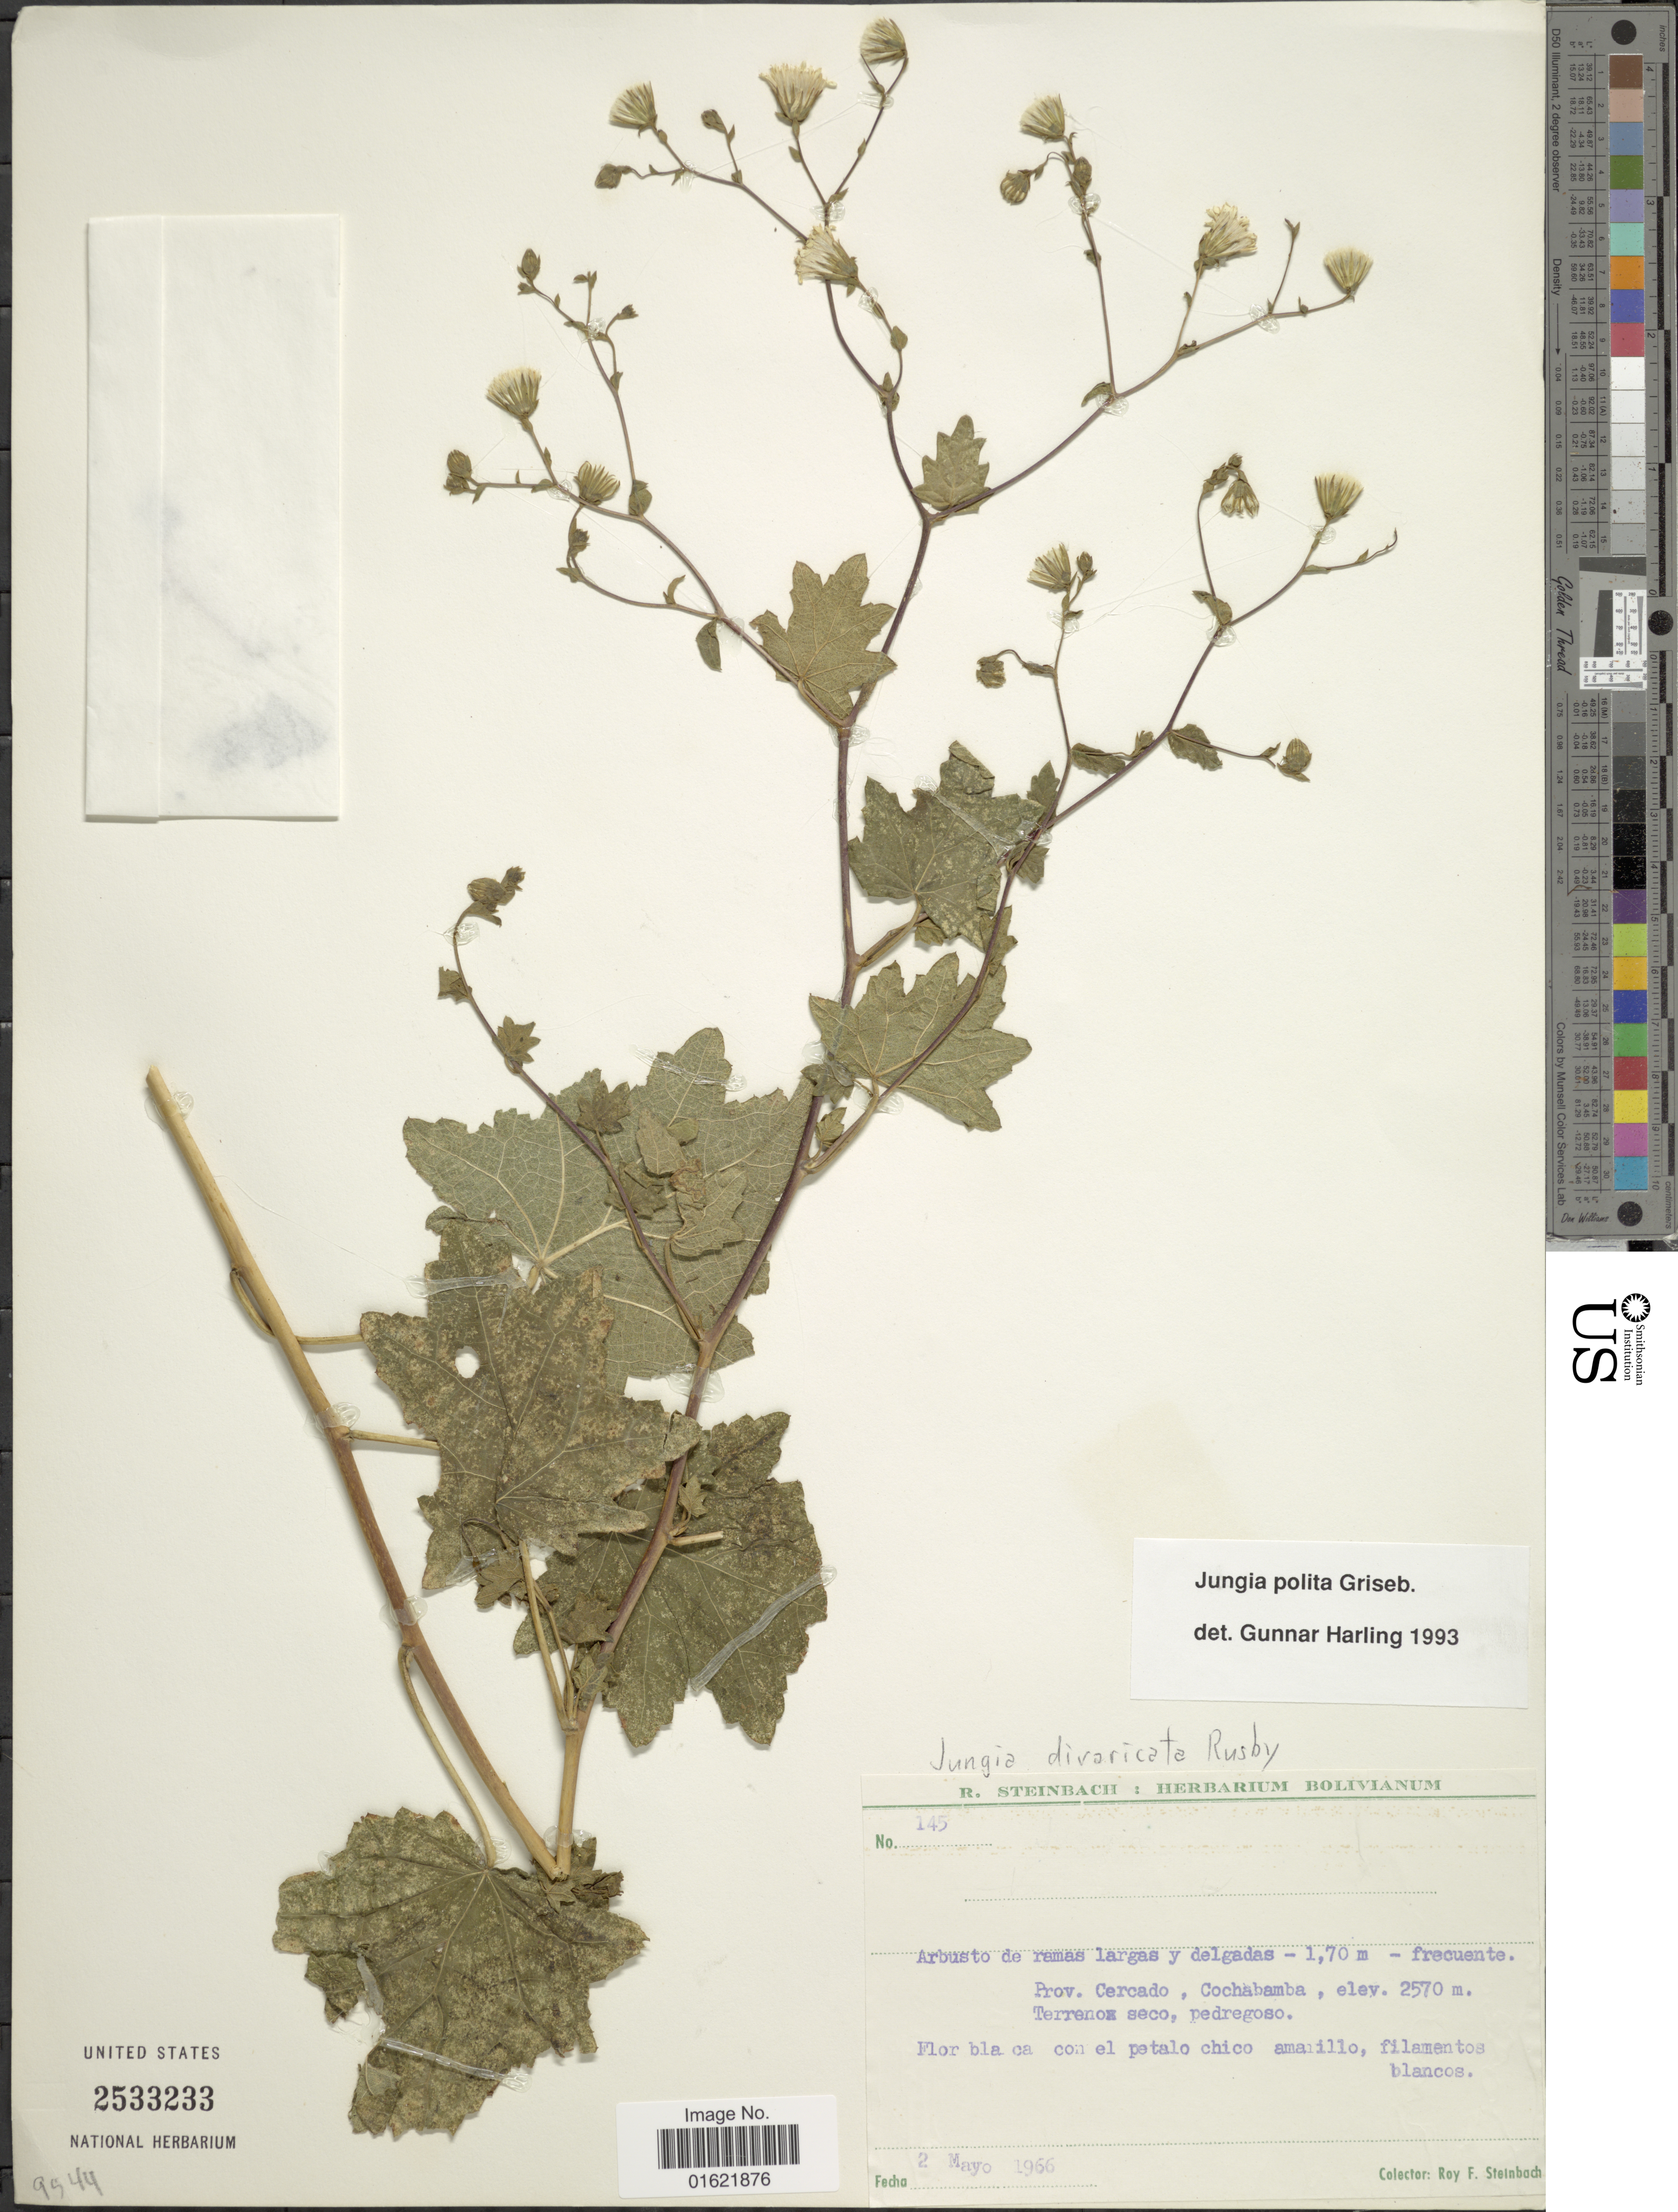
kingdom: Plantae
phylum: Tracheophyta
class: Magnoliopsida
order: Asterales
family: Asteraceae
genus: Jungia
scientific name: Jungia polita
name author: Griseb.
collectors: R. F. Steinbach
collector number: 145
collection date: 1966-05-02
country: Bolivia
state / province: Cochabamba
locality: Prov. Cercado, Cochabamba. Terrenoz seco, pedregoso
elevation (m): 2570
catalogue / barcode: US 2533233